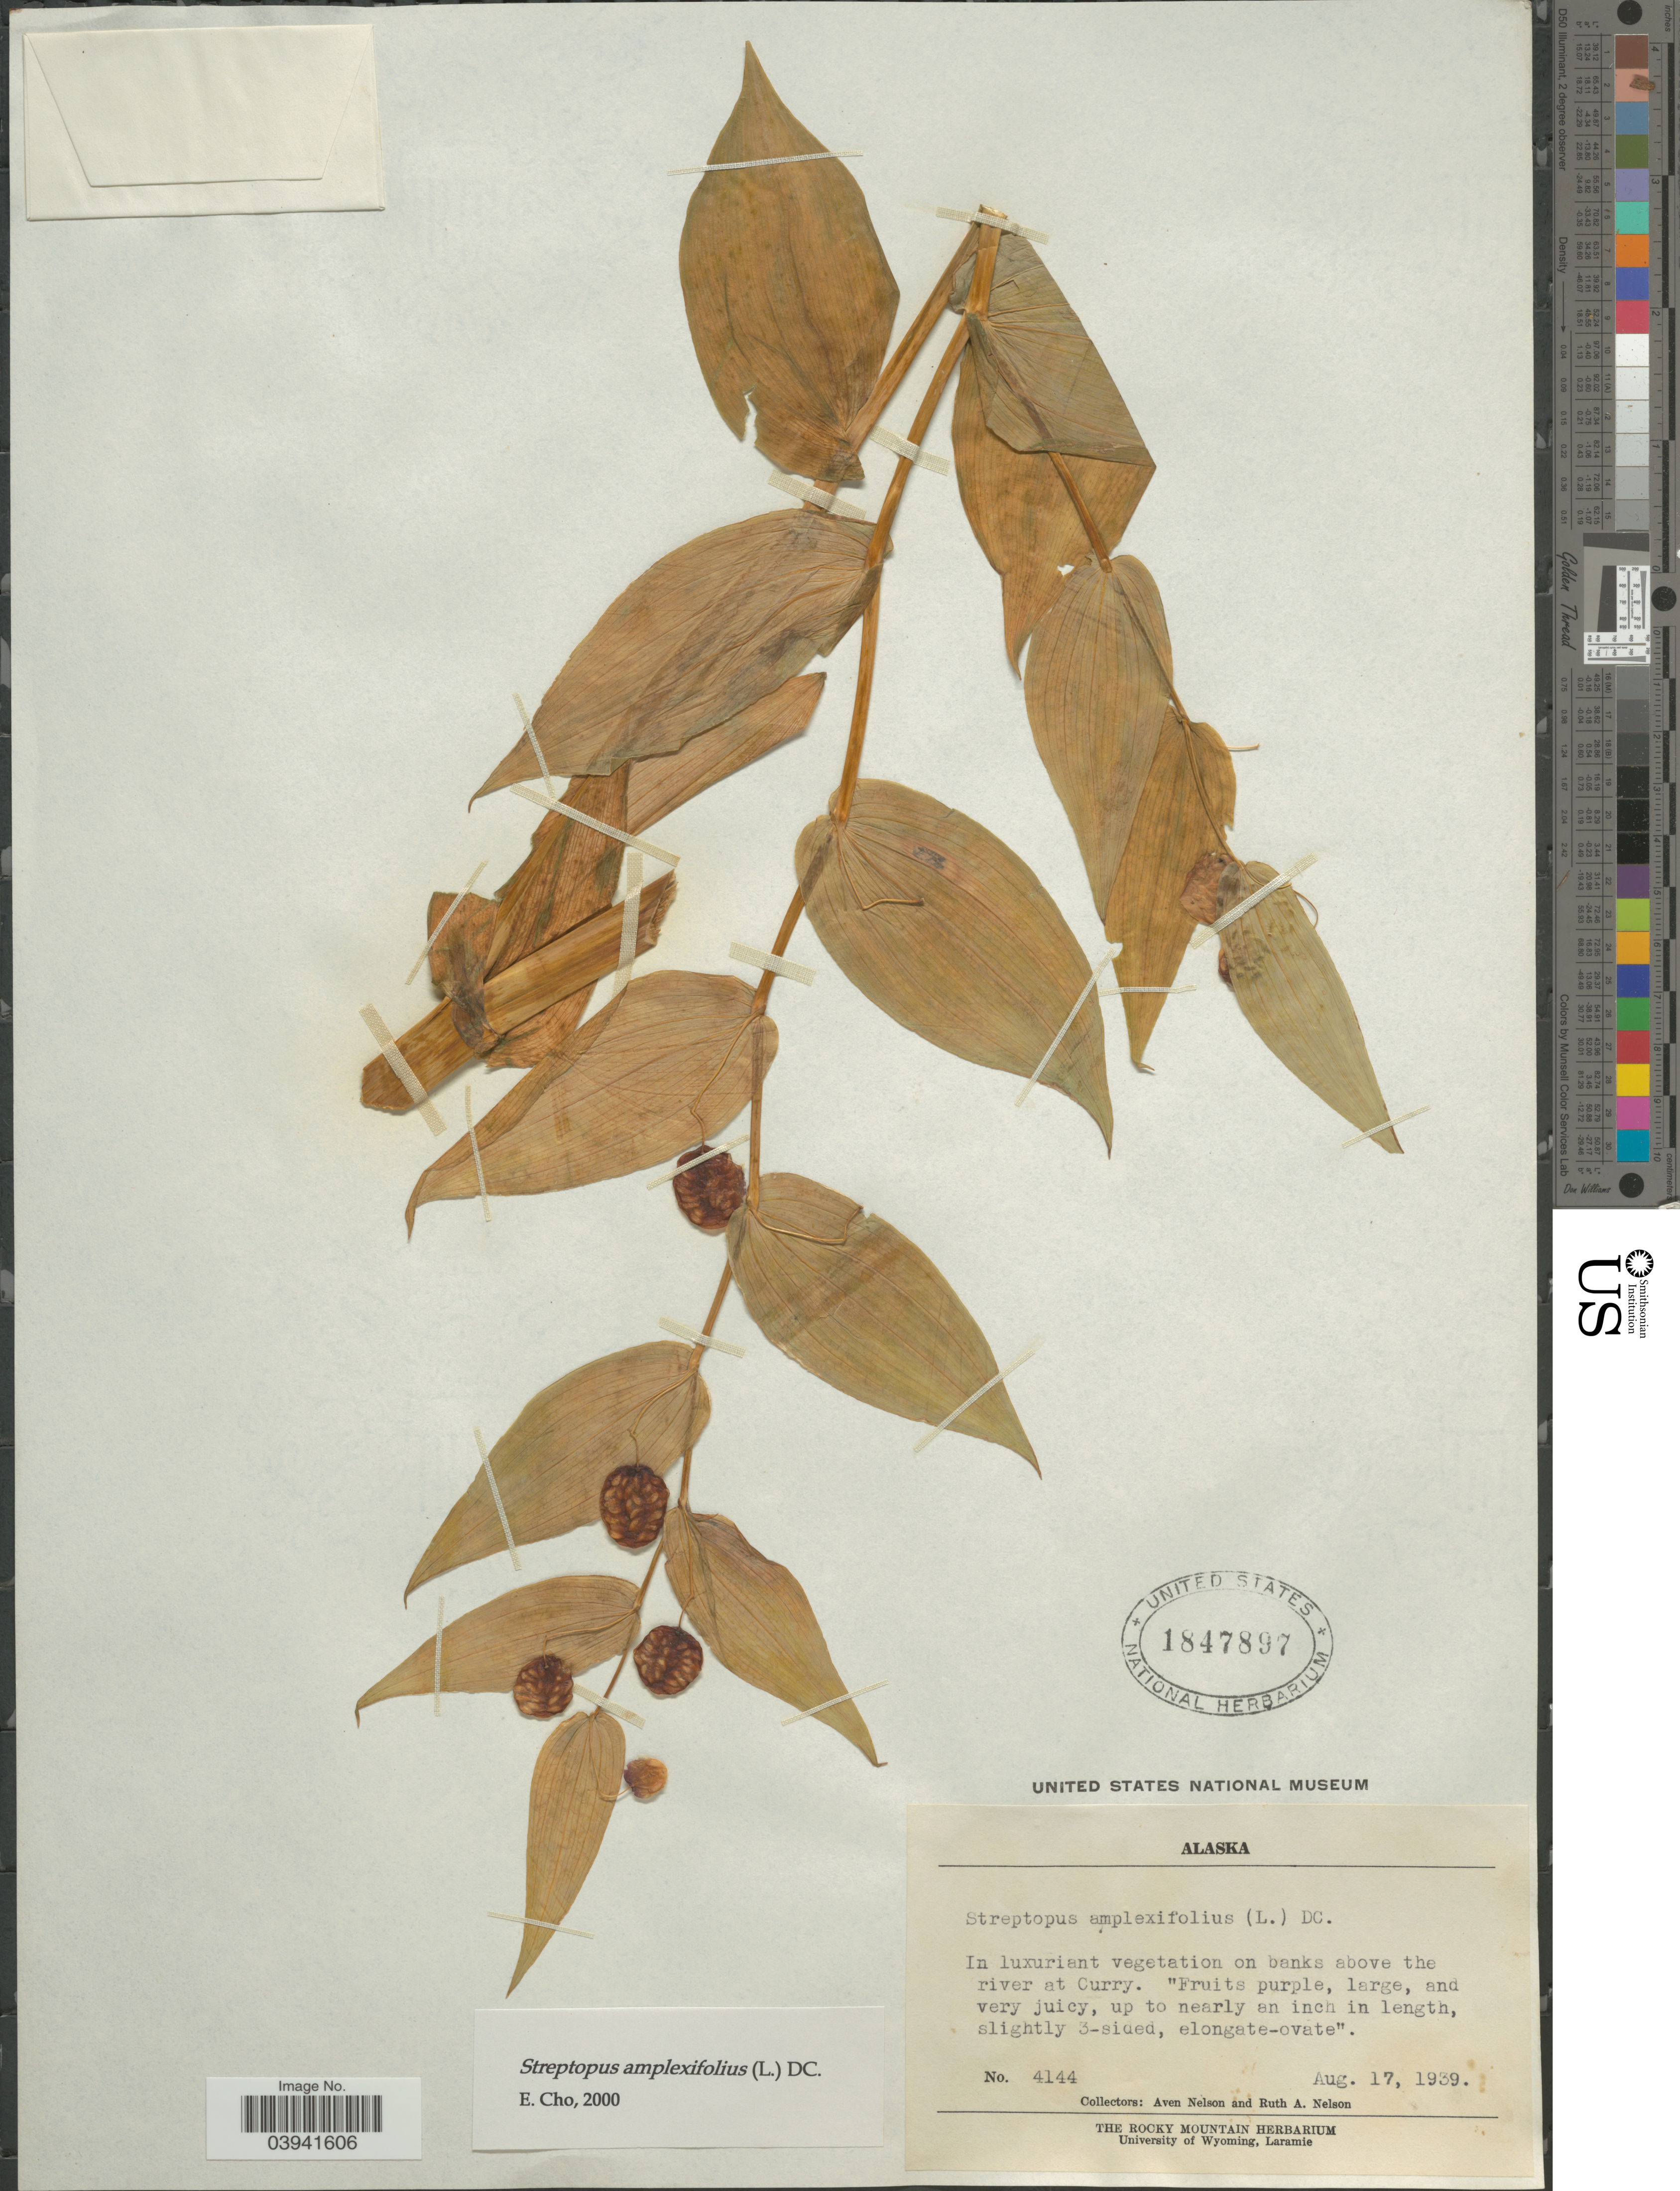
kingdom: Plantae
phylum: Tracheophyta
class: Liliopsida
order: Liliales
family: Liliaceae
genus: Streptopus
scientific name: Streptopus amplexifolius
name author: (L.) DC.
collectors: A. Nelson & R. A. Nelson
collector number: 4144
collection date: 1939-08-17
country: United States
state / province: Alaska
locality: In luxuriant vegetation on banks above the river at Curry.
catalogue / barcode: US 1847897